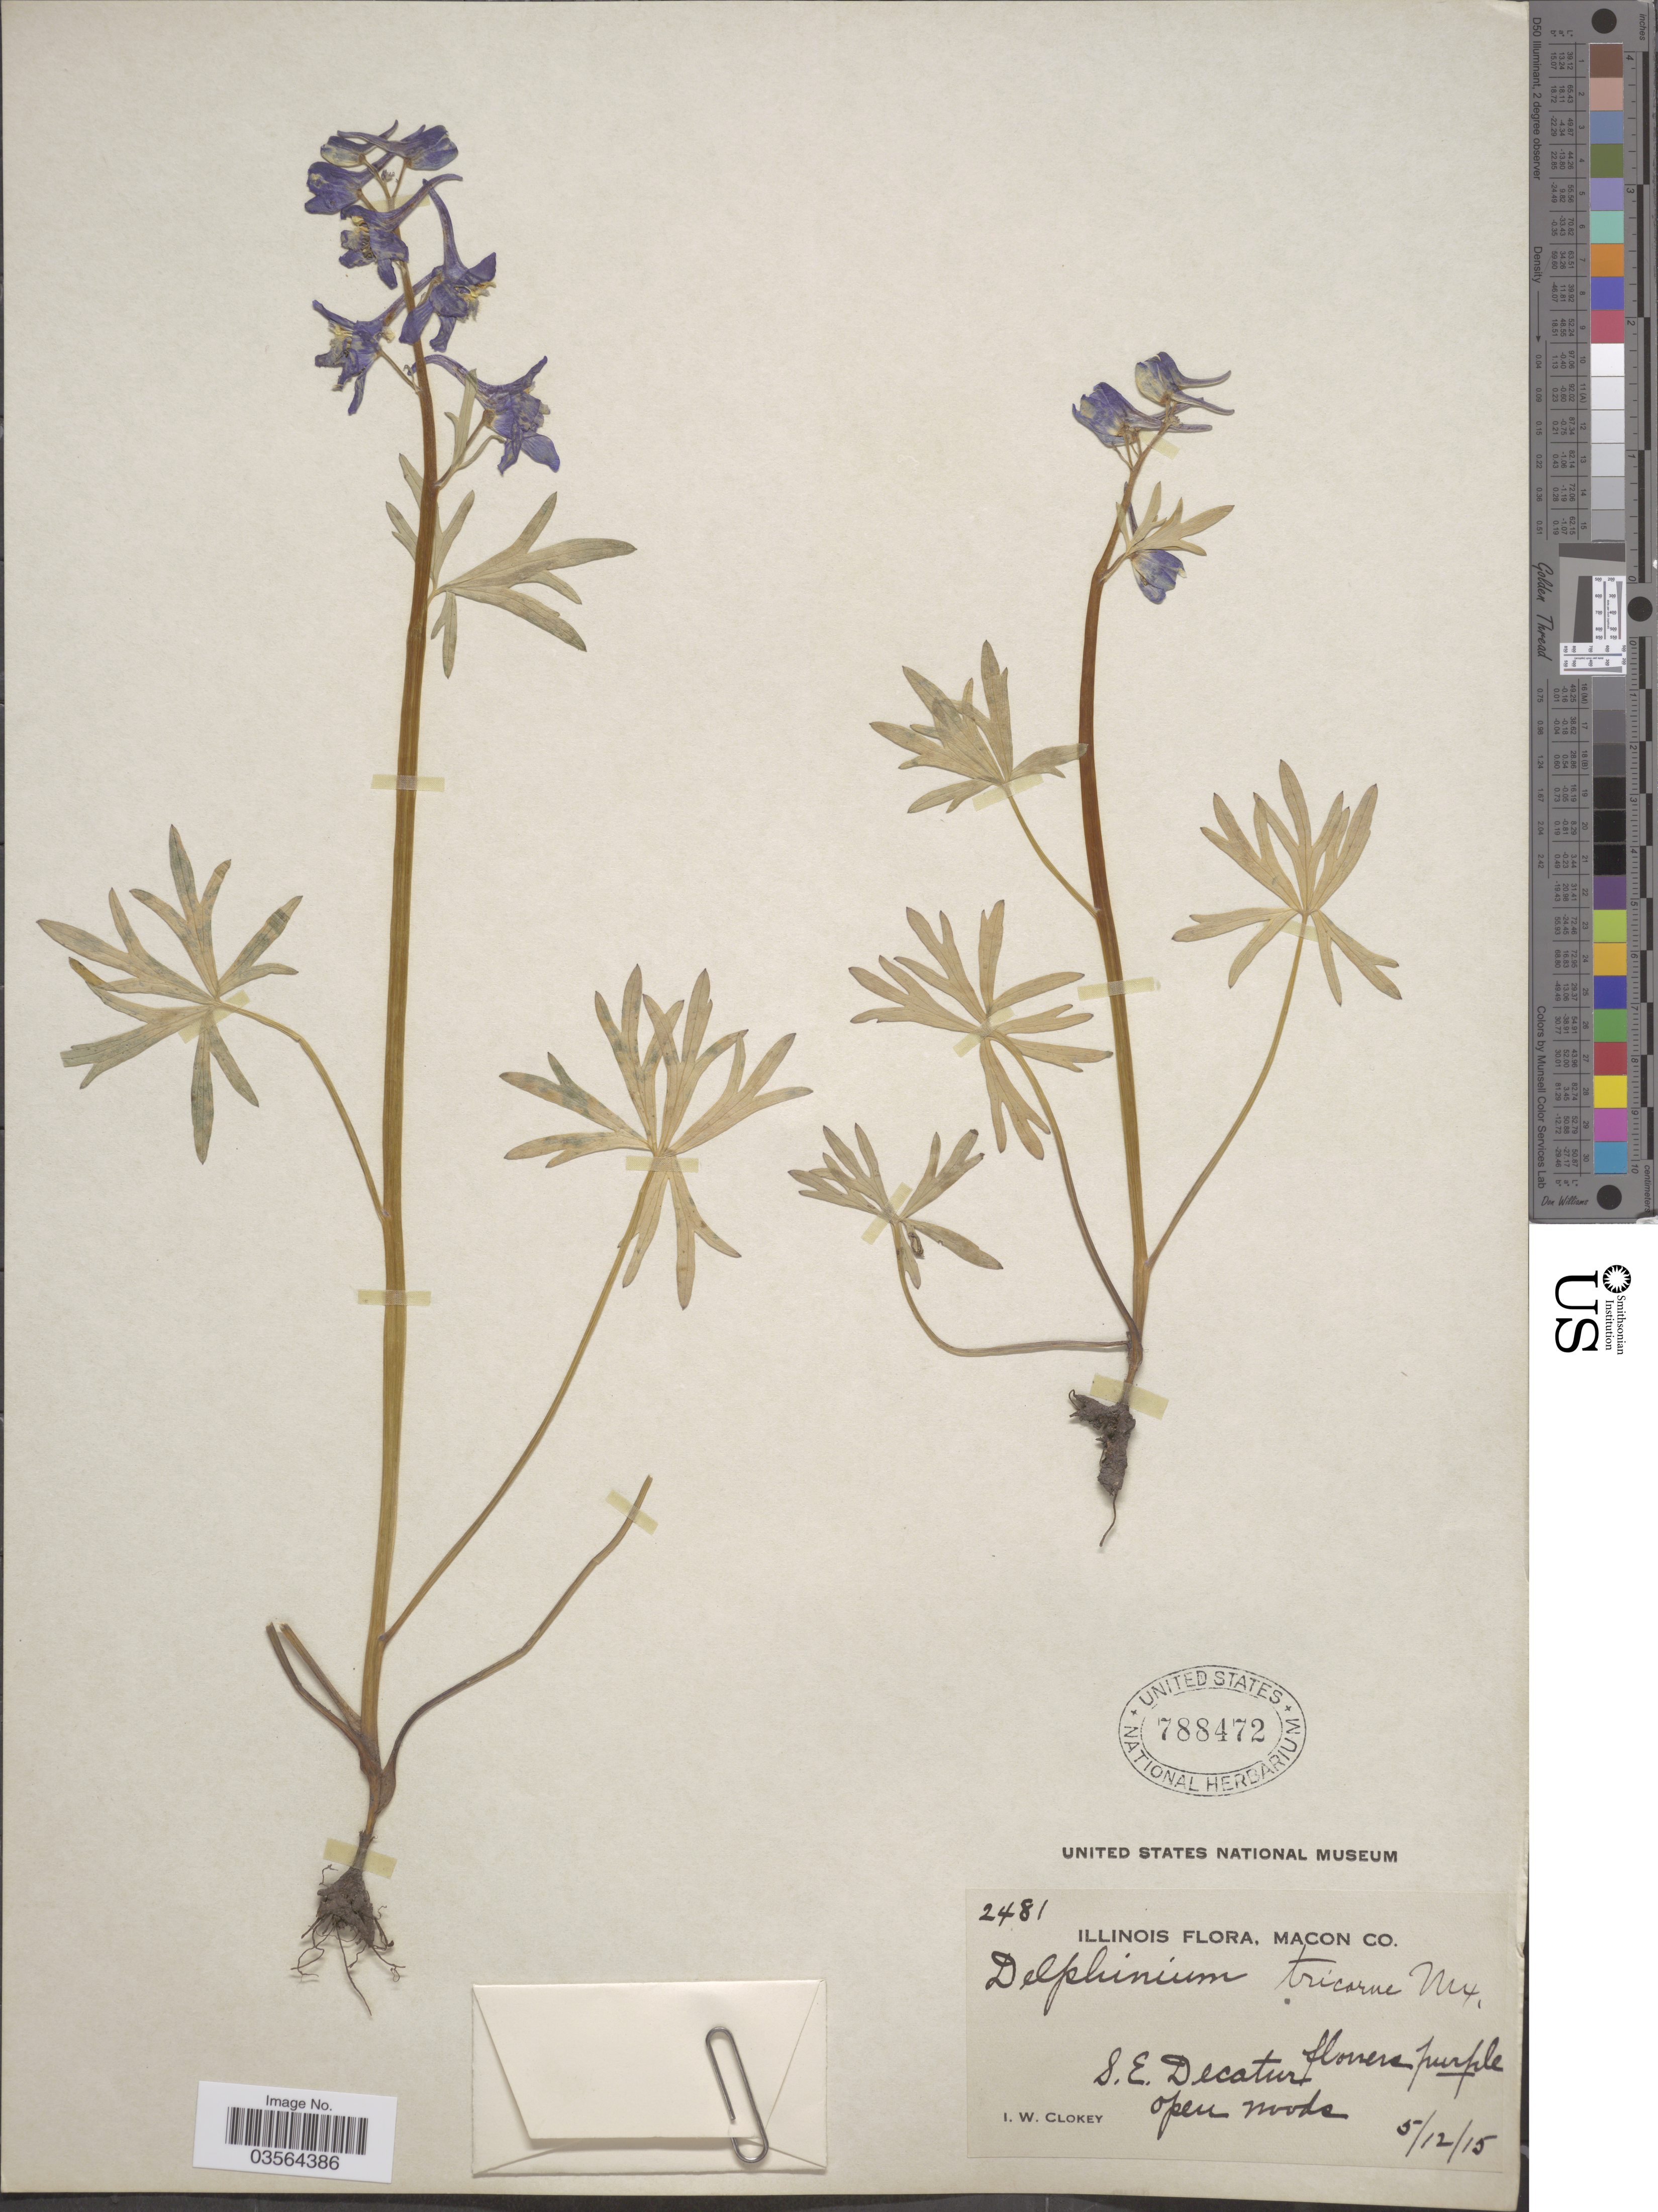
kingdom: Plantae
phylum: Tracheophyta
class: Magnoliopsida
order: Ranunculales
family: Ranunculaceae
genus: Delphinium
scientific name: Delphinium tricorne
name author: Michx.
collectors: I. W. Clokey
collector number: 2481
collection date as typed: Transcribed d/m/y: 12/5/15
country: United States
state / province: Illinois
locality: Macon Co. S.E. Decatur.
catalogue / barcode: US 788472